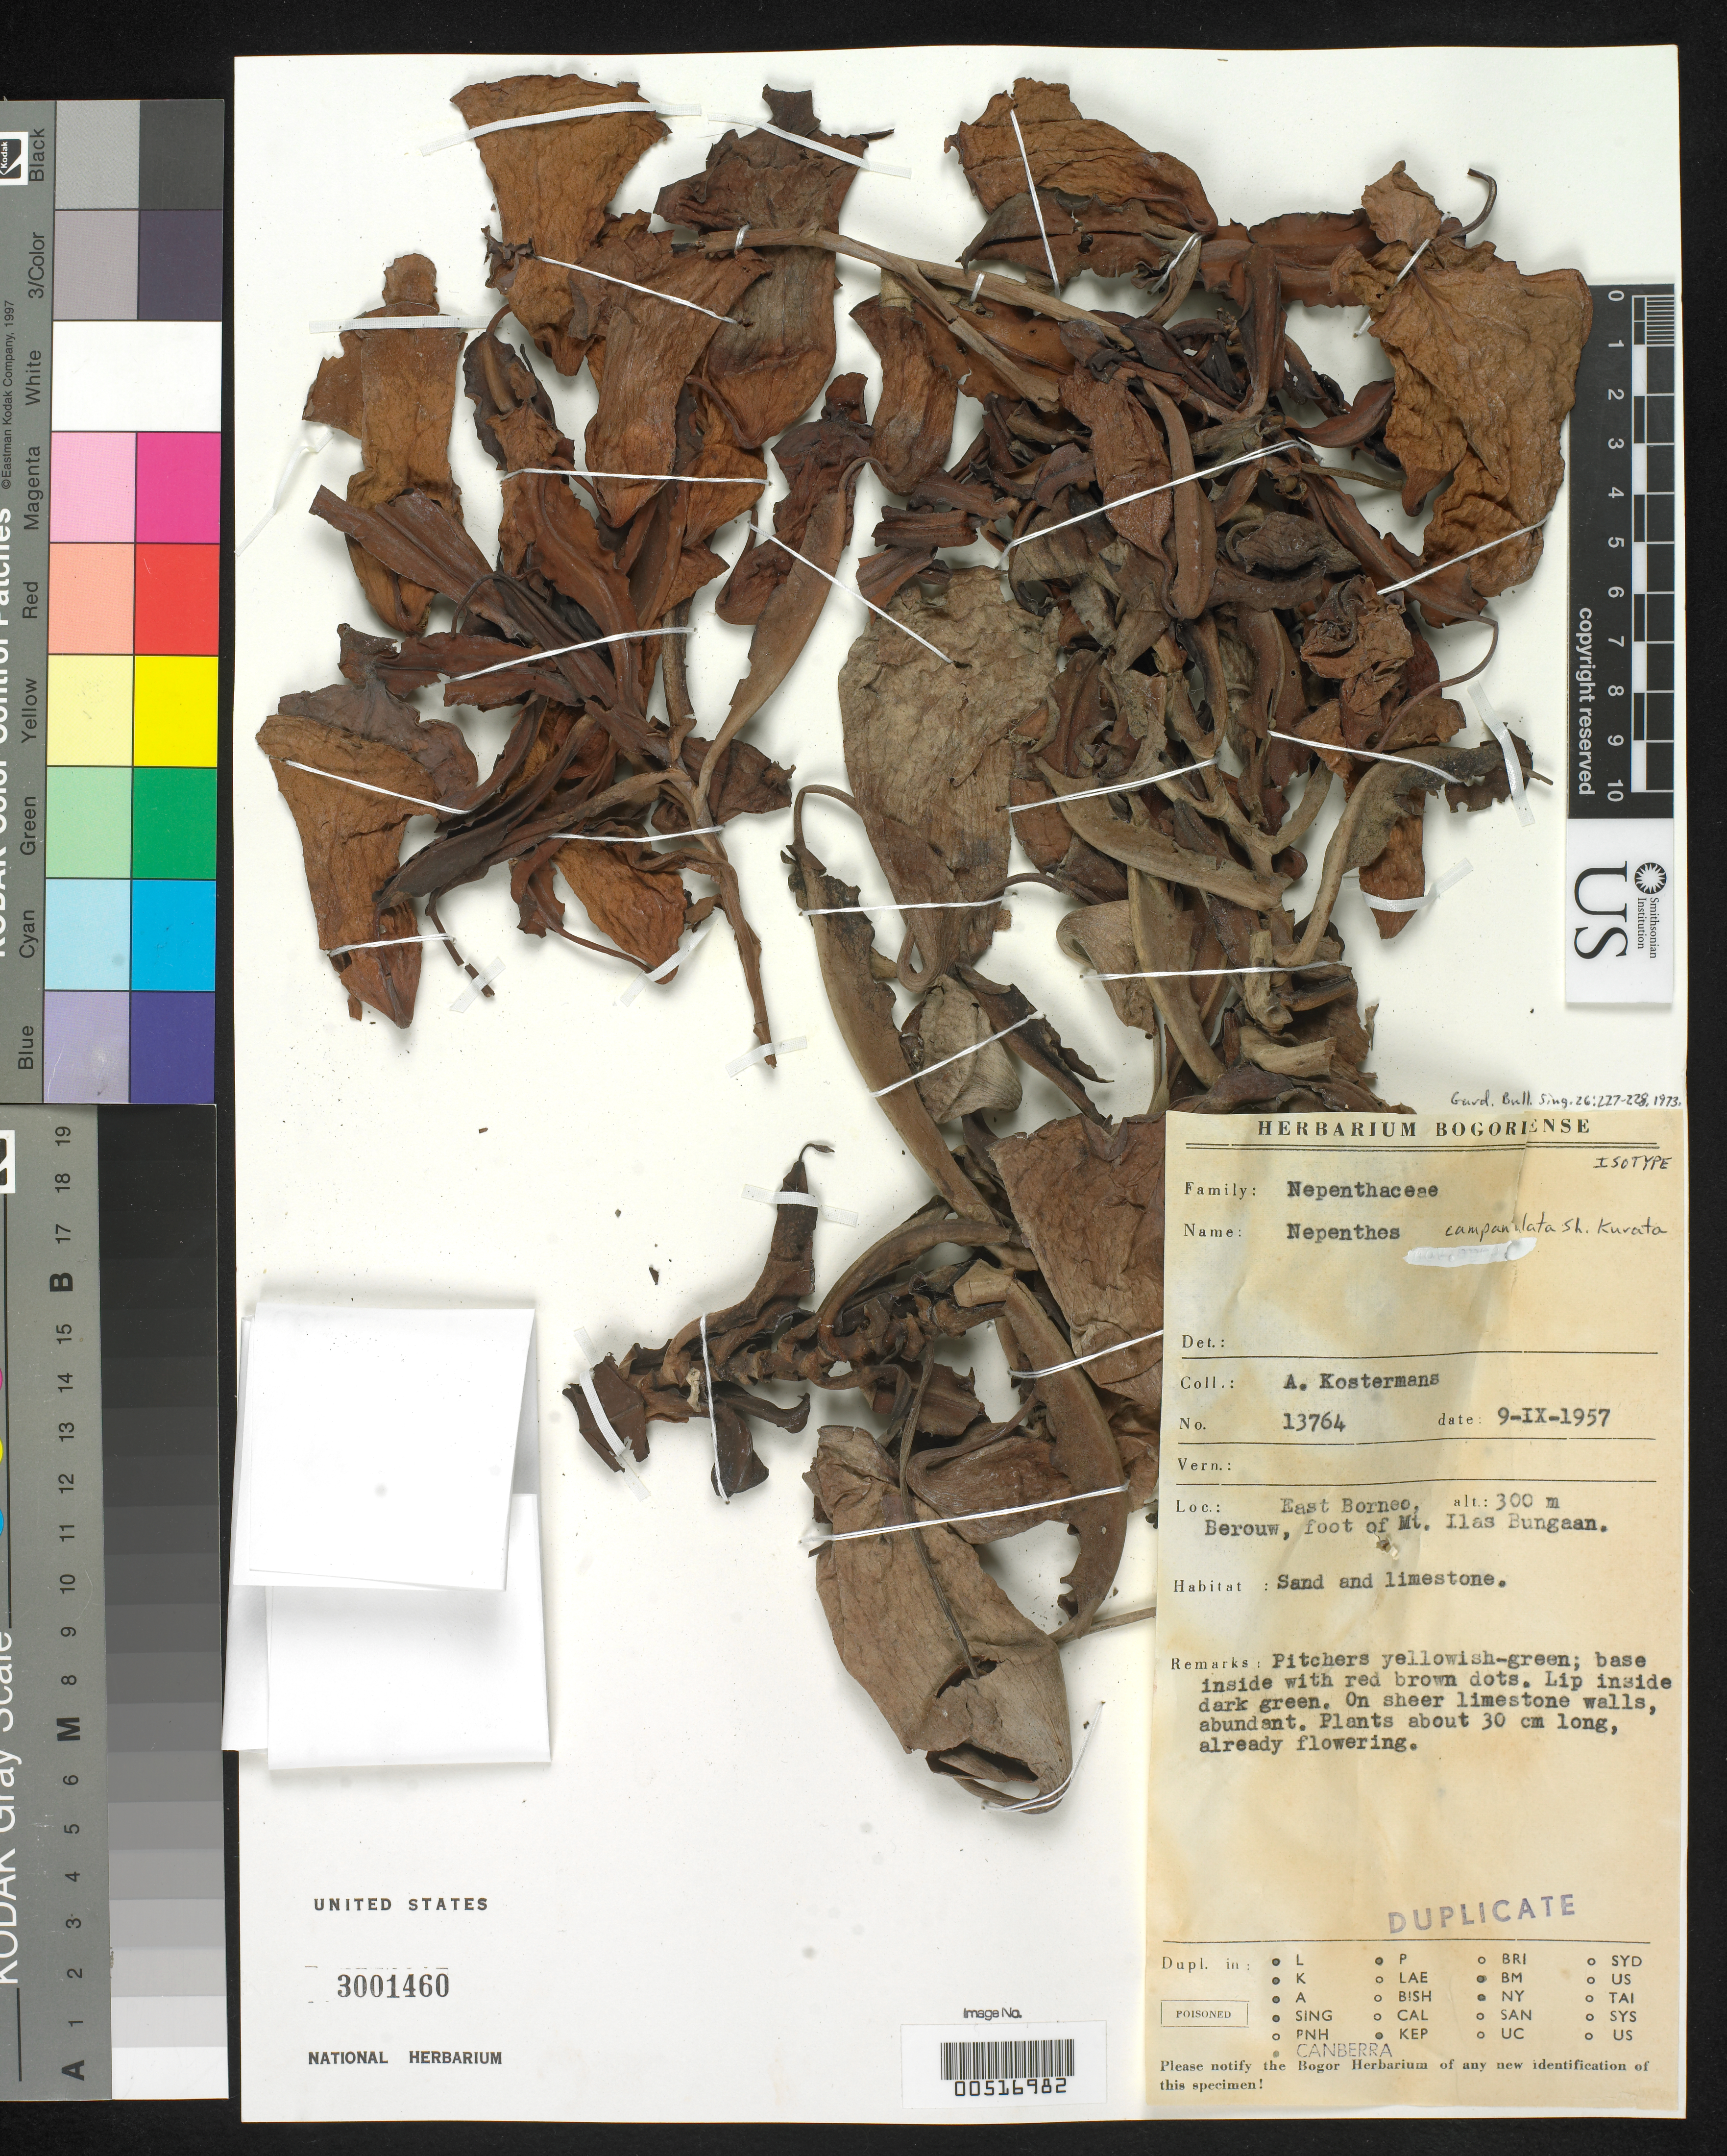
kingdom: Plantae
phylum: Tracheophyta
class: Magnoliopsida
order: Caryophyllales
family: Nepenthaceae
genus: Nepenthes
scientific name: Nepenthes campanulata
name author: Sh. Kurata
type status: Isotype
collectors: A. J. G. Kostermans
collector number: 13764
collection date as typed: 09 Sep 1957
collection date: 1957-09-09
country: Malaysia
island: Borneo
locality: East Borneo, Berouw, foot of Mt Llas Bungaan.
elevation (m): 300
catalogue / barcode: US 3001460